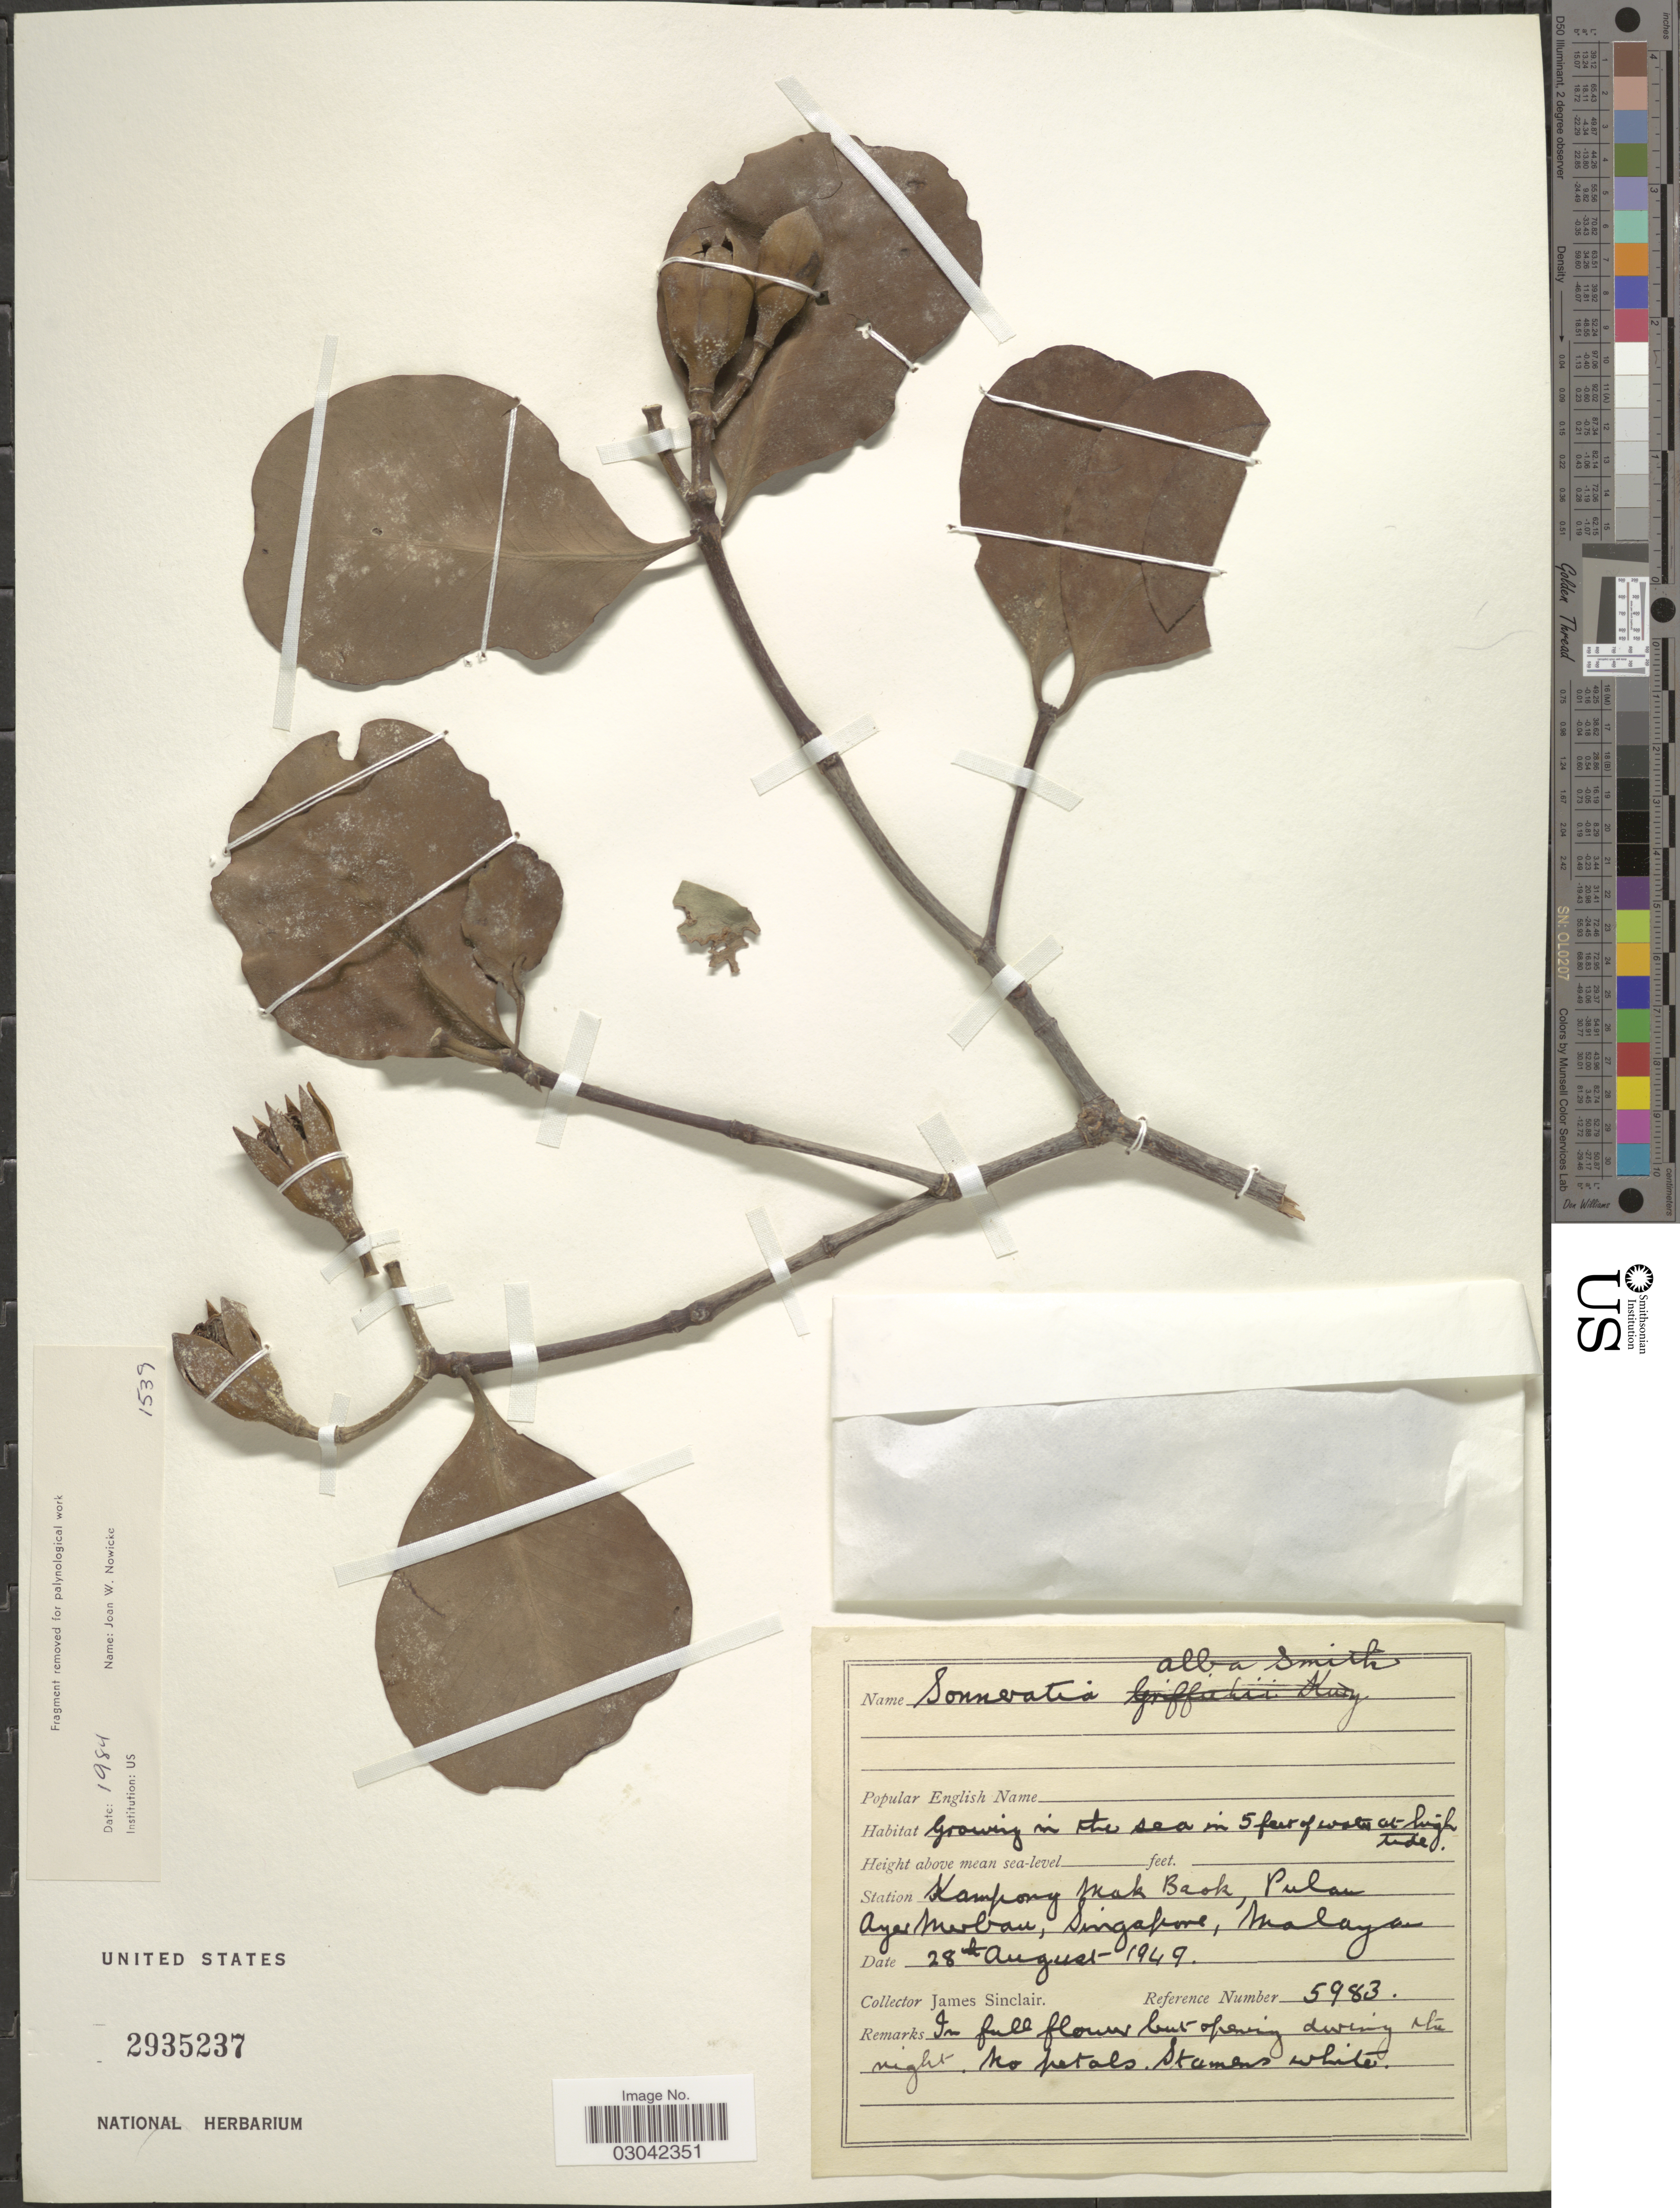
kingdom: Plantae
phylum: Tracheophyta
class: Magnoliopsida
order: Myrtales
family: Lythraceae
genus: Sonneratia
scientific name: Sonneratia alba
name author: Sm.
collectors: J. Sinclair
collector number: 5983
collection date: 1949-08-28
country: Singapore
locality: Kampong Mak Baok, Pulau Ayer Merbau, Malaya.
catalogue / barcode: US 2935237